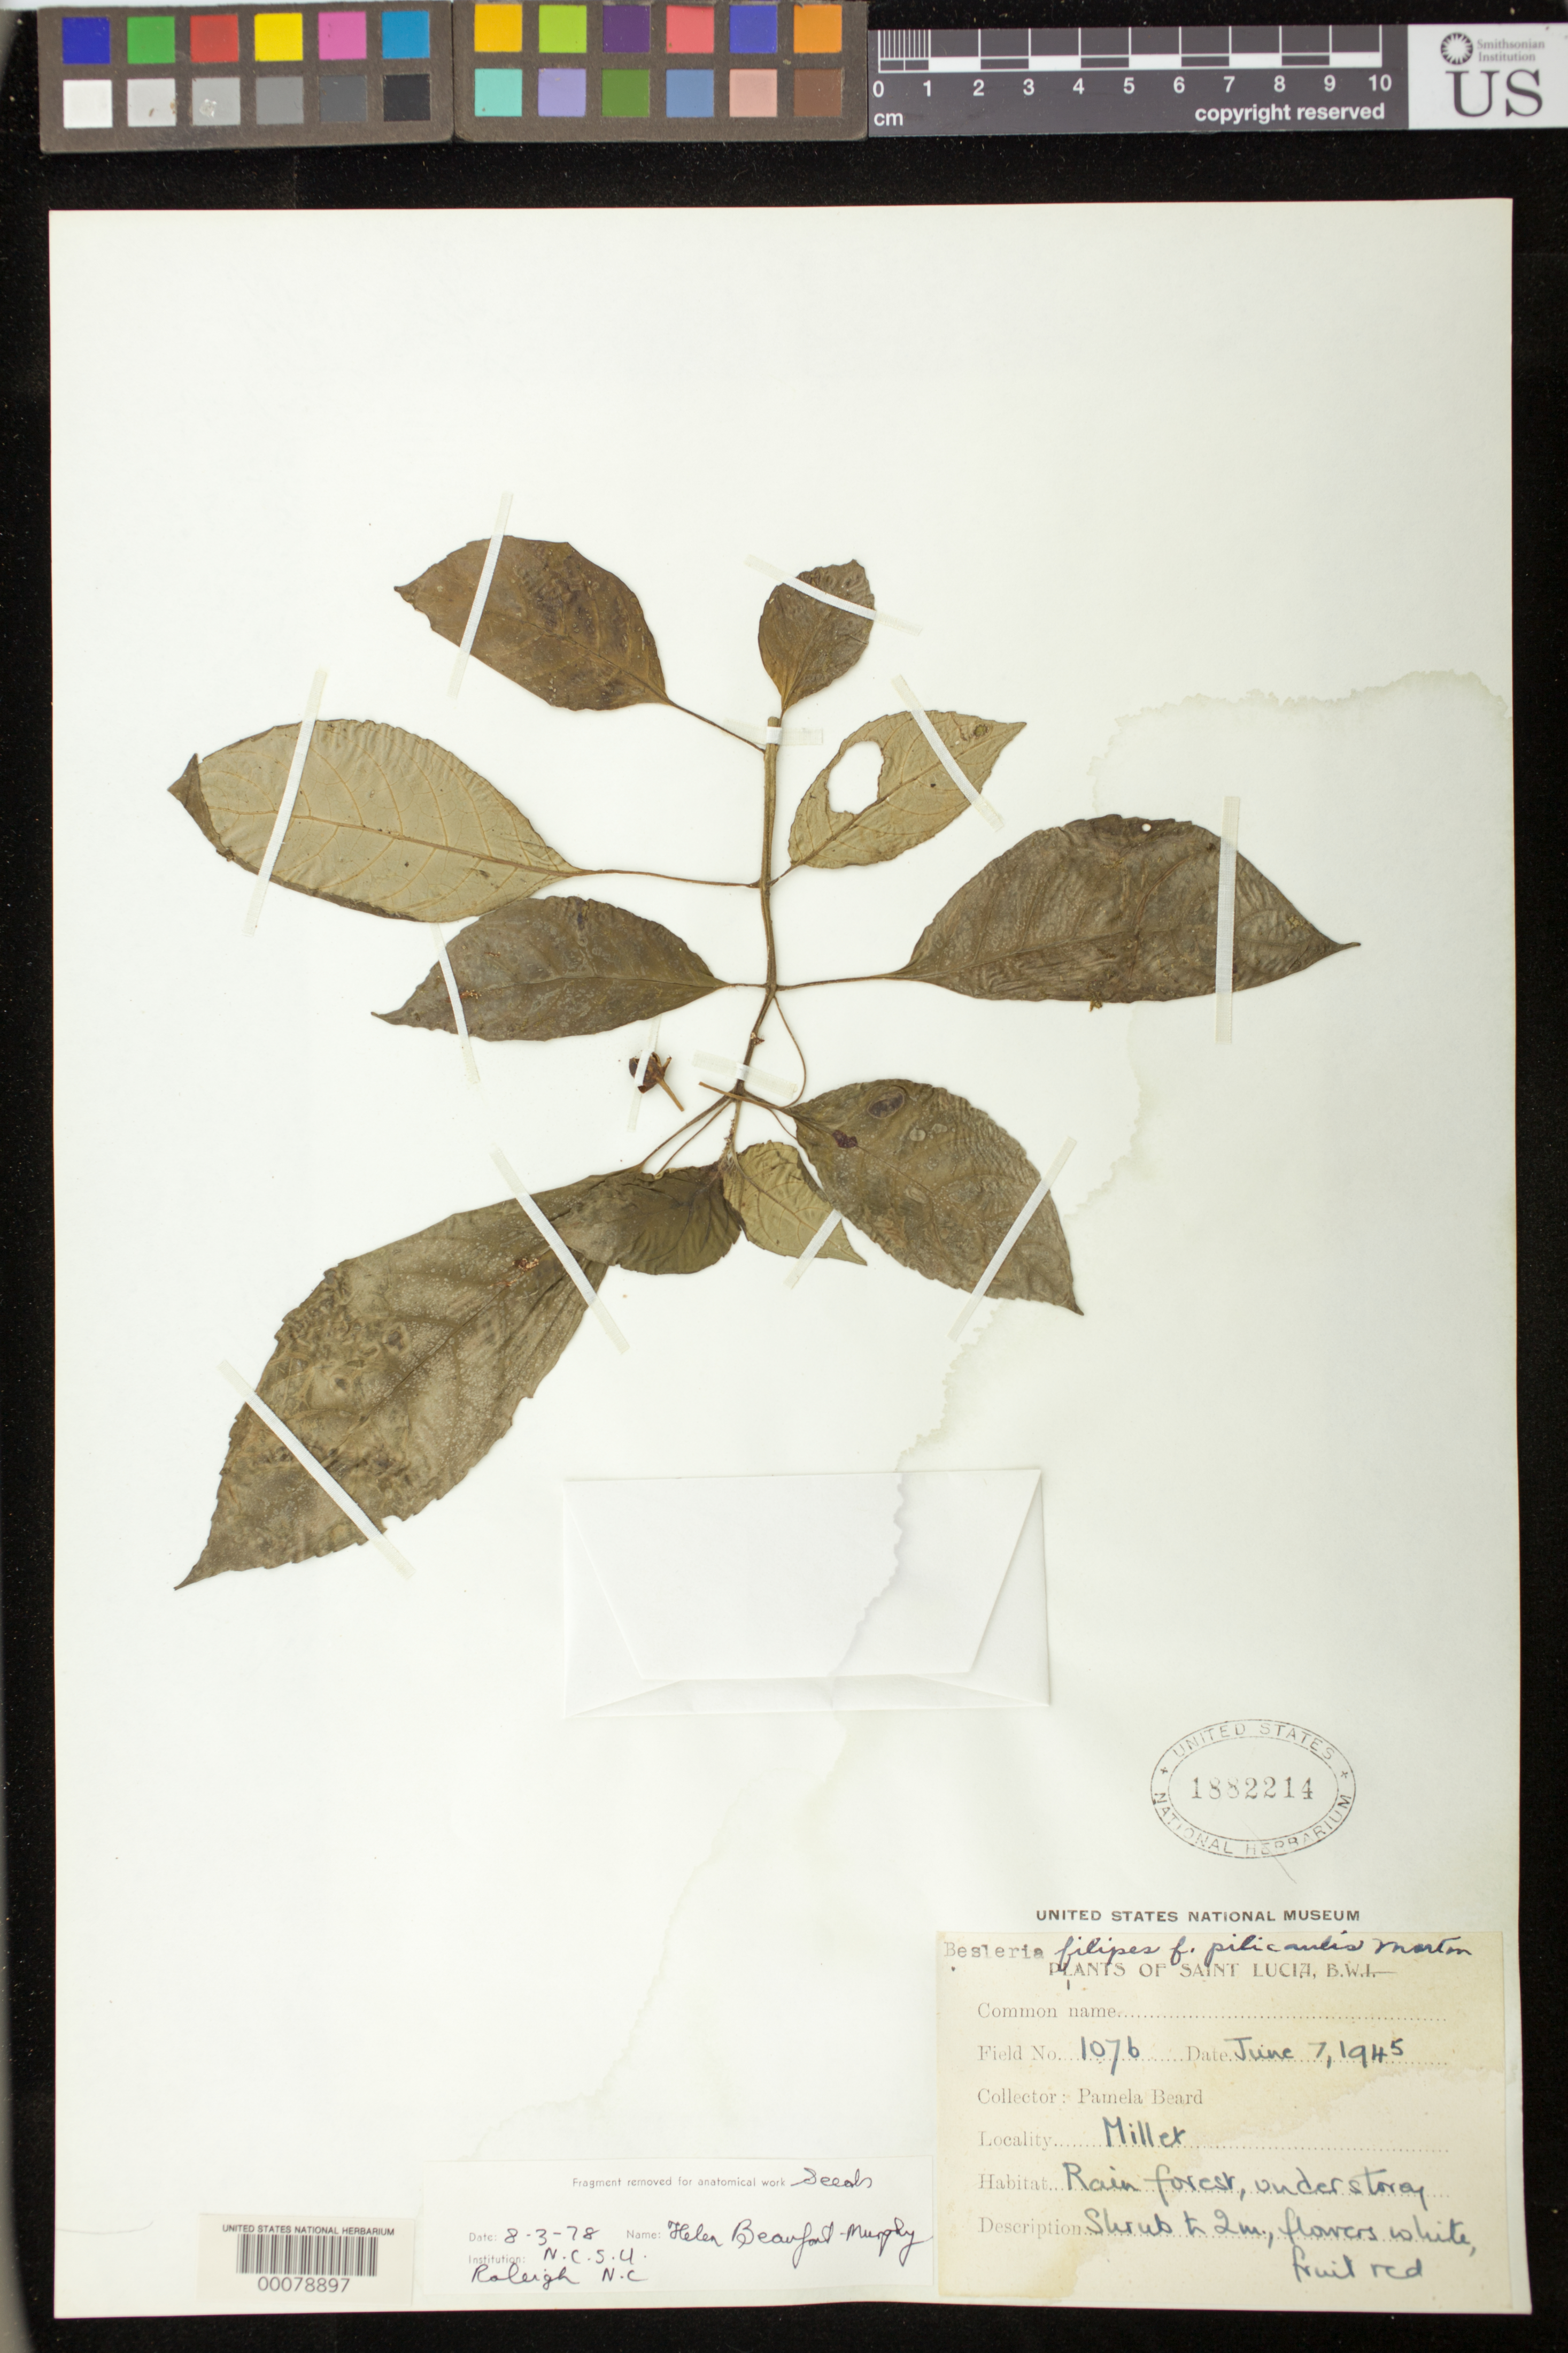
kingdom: Plantae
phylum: Tracheophyta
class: Magnoliopsida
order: Lamiales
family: Gesneriaceae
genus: Besleria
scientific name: Besleria filipes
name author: Urb.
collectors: P. Beard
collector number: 1076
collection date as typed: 07 Jun 1945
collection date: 1945-06-07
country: St. Lucia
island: St. Lucia I.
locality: Millet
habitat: Rain forest, understory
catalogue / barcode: US 1882214